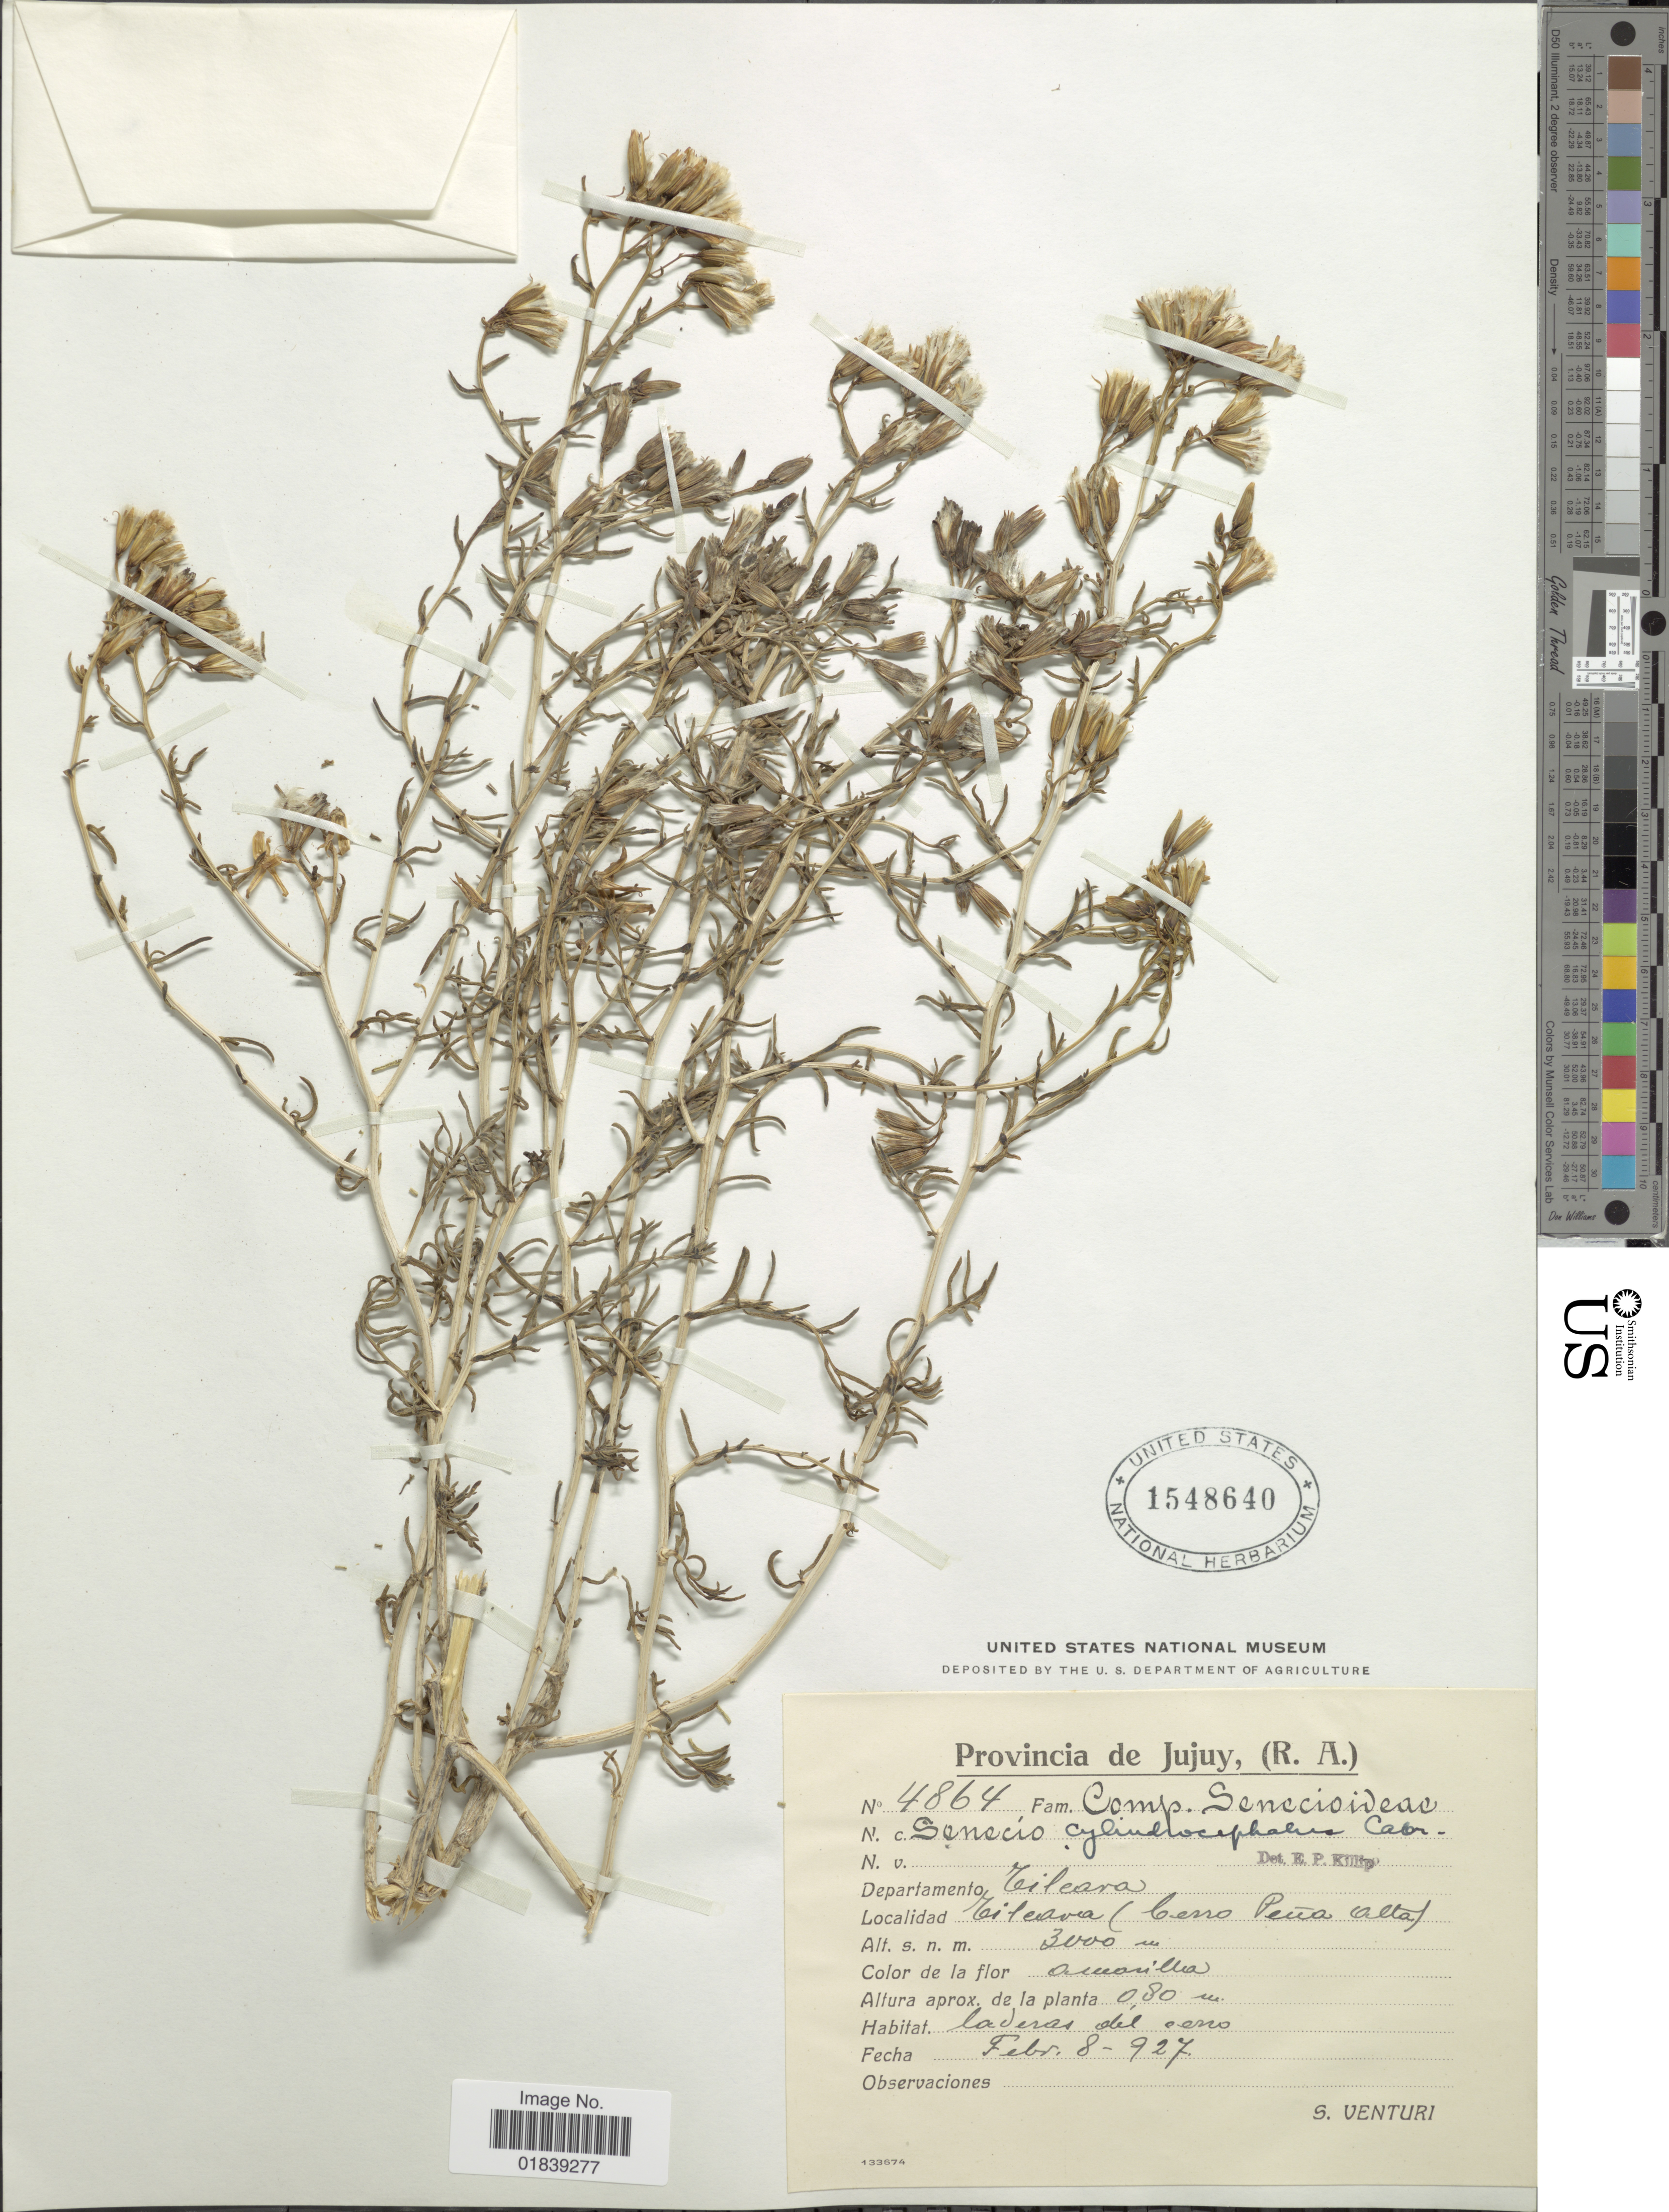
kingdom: Plantae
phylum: Tracheophyta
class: Magnoliopsida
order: Asterales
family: Asteraceae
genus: Senecio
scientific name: Senecio cylindrocephalus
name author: Cabrera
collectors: S. Venturi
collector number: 4864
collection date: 1927-02-08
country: Argentina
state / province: Jujuy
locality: Departamento TIlcara, Tilcara (Cerro Pena Alta)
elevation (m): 3000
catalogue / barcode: US 1548640